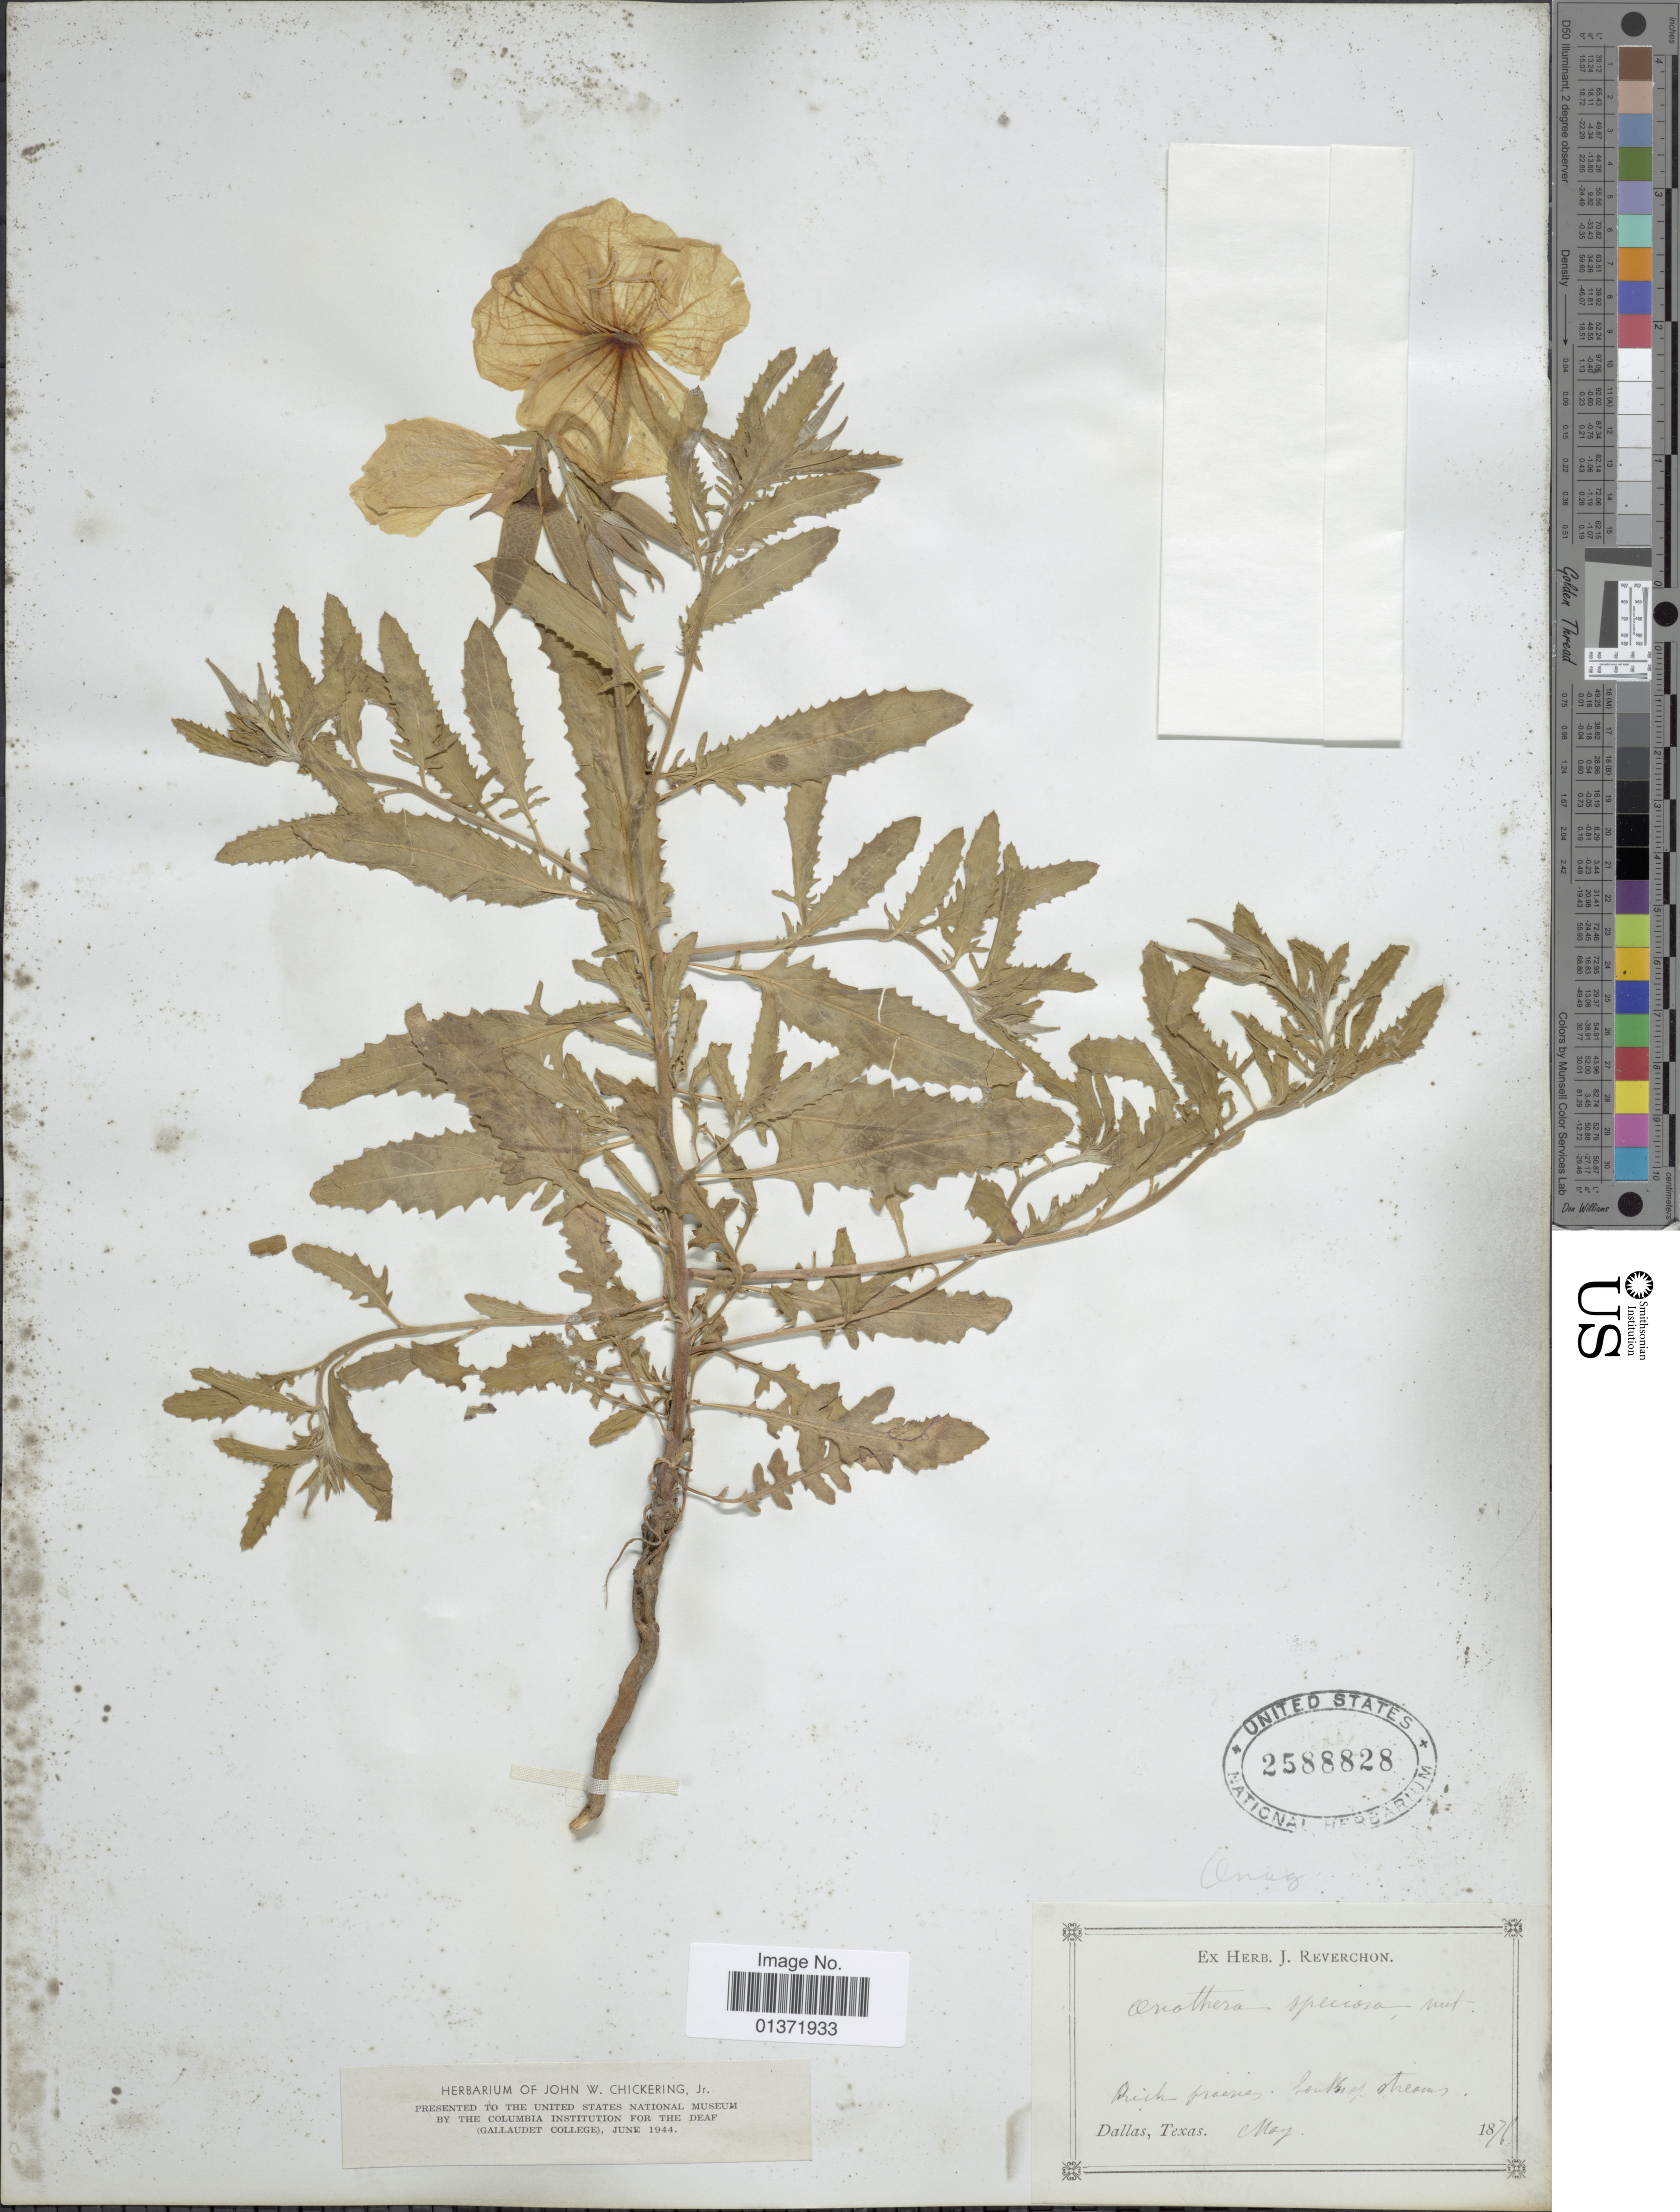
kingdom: Plantae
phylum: Tracheophyta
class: Magnoliopsida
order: Myrtales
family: Onagraceae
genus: Oenothera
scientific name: Oenothera speciosa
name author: Nutt.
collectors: J. Reverchon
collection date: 1876-05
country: United States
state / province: Texas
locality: Dallas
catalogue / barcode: US 2588828